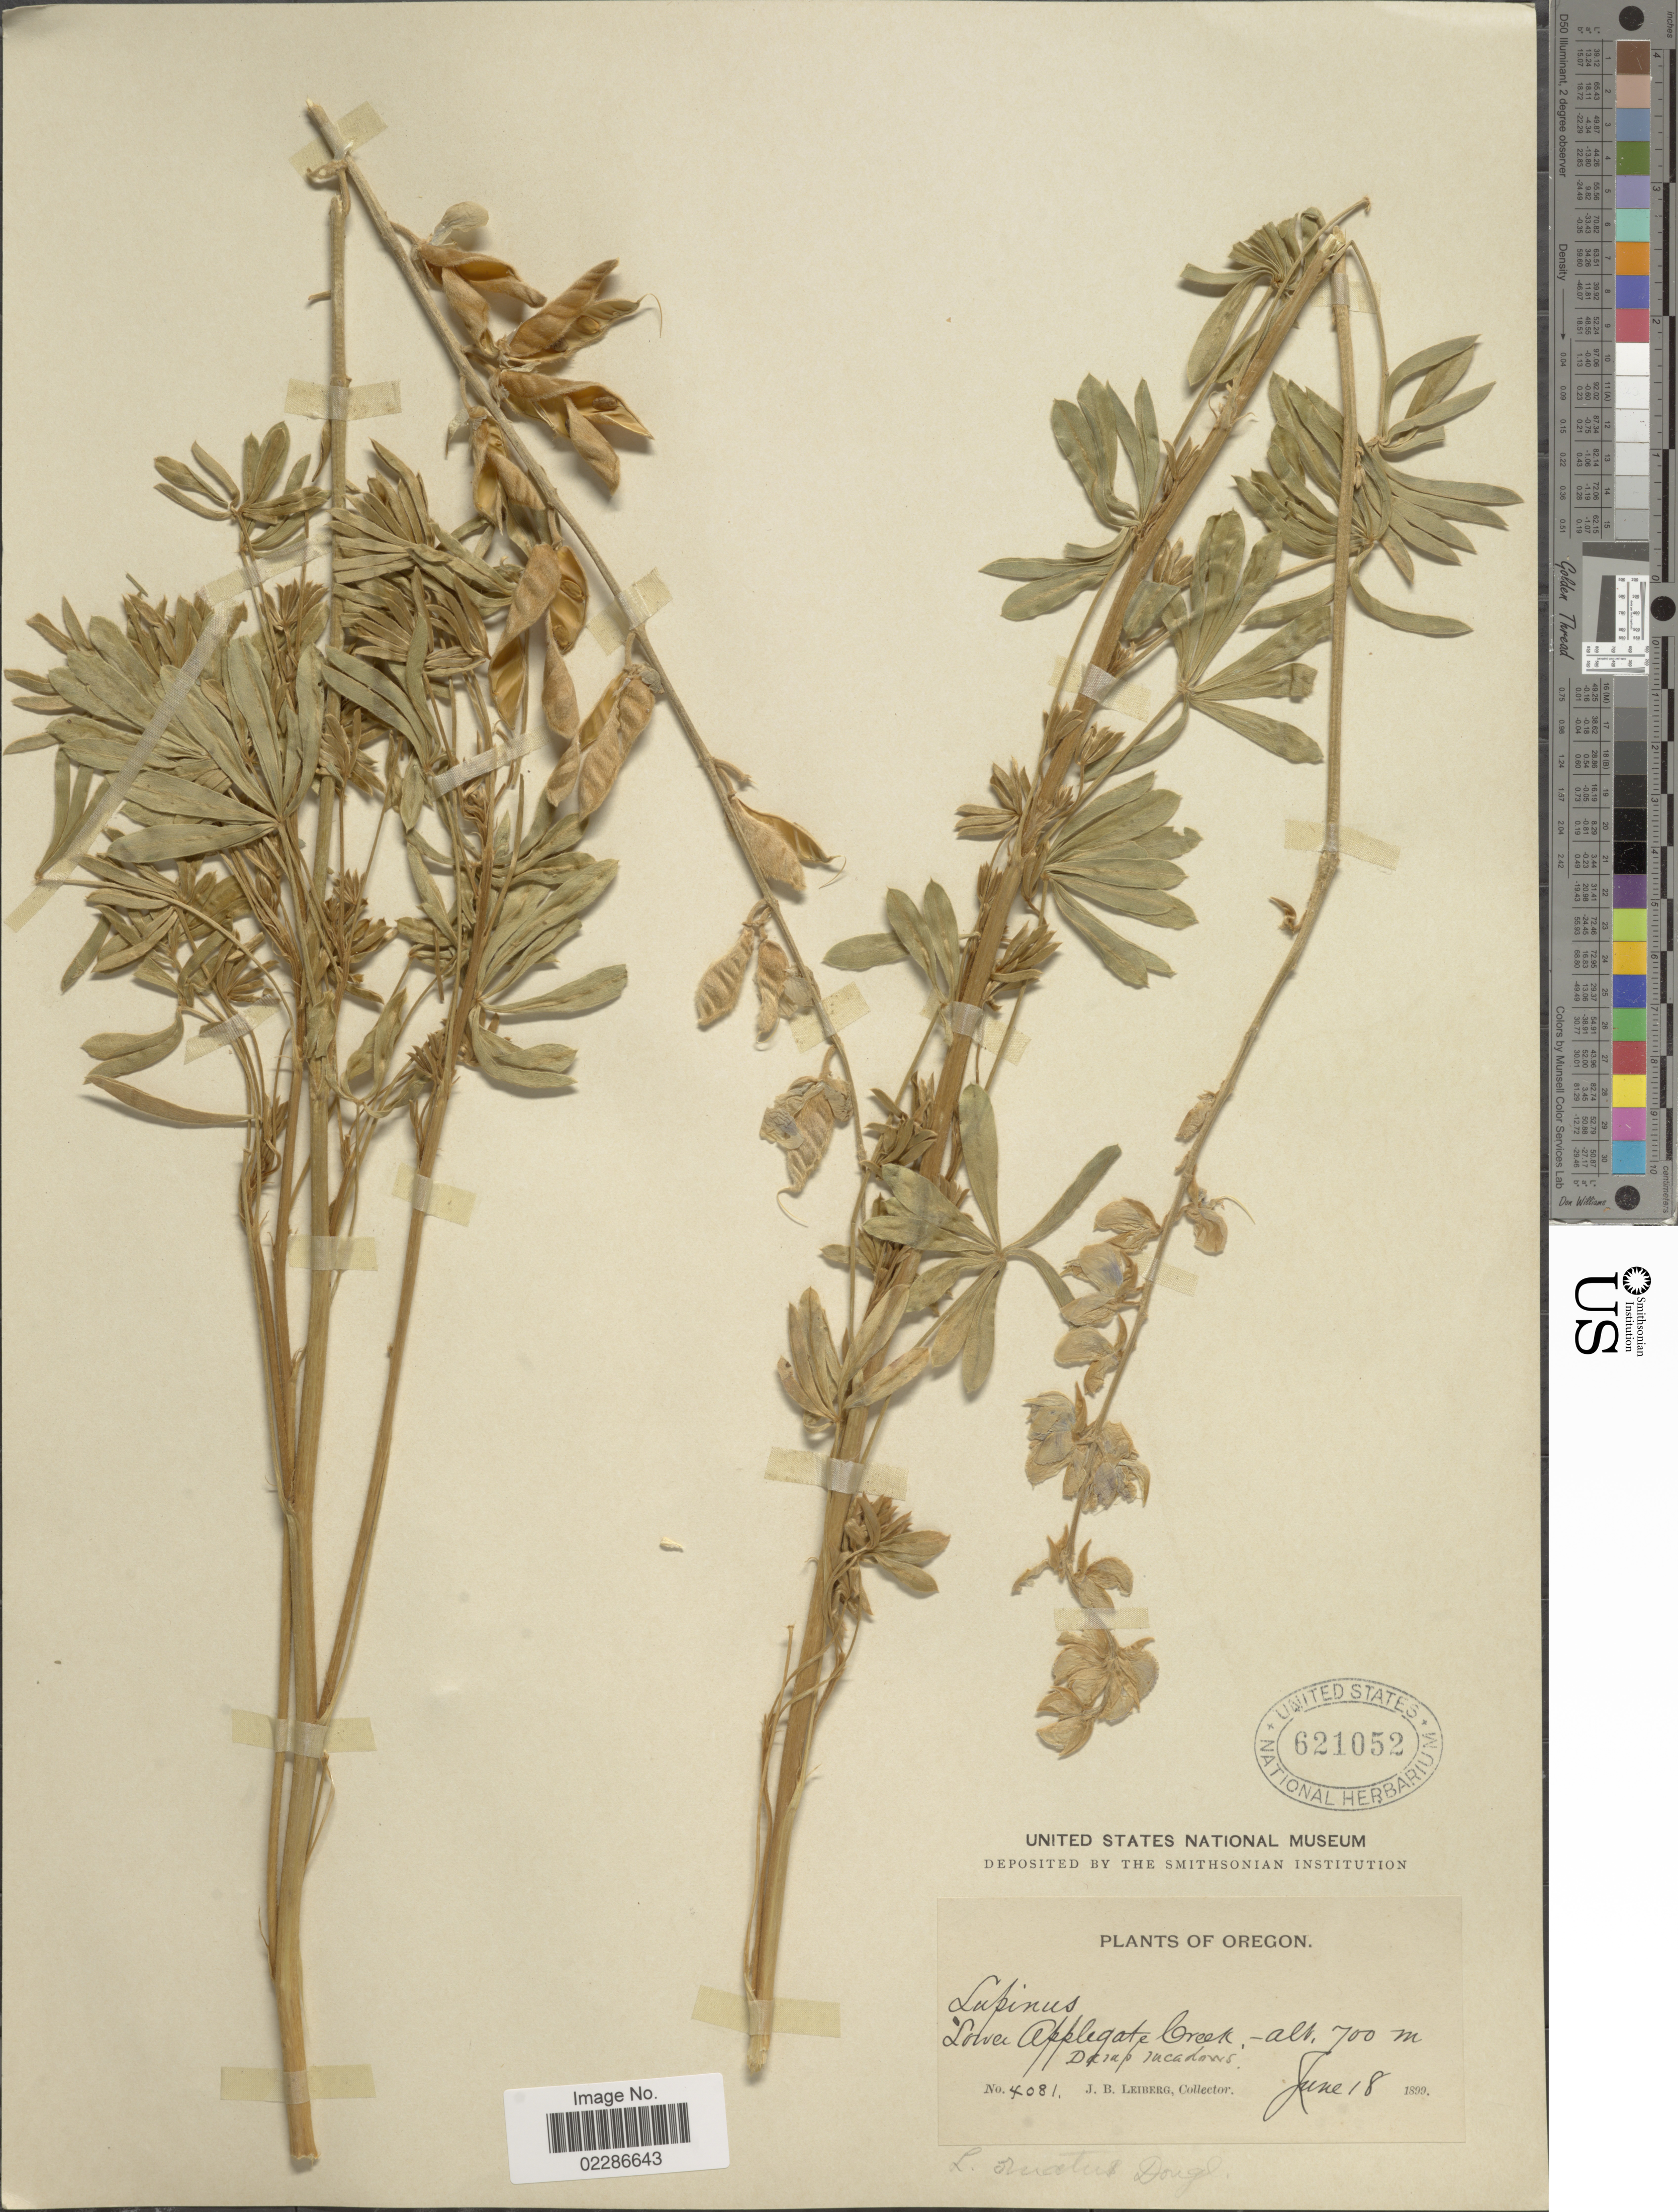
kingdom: Plantae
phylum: Tracheophyta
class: Magnoliopsida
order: Fabales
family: Fabaceae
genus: Lupinus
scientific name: Lupinus ornatus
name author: Douglas ex Lindl.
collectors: J. B. Leiberg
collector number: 4081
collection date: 1899-06-18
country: United States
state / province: Oregon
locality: Lower Applegate Creek, Damp woods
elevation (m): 700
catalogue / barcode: US 621052